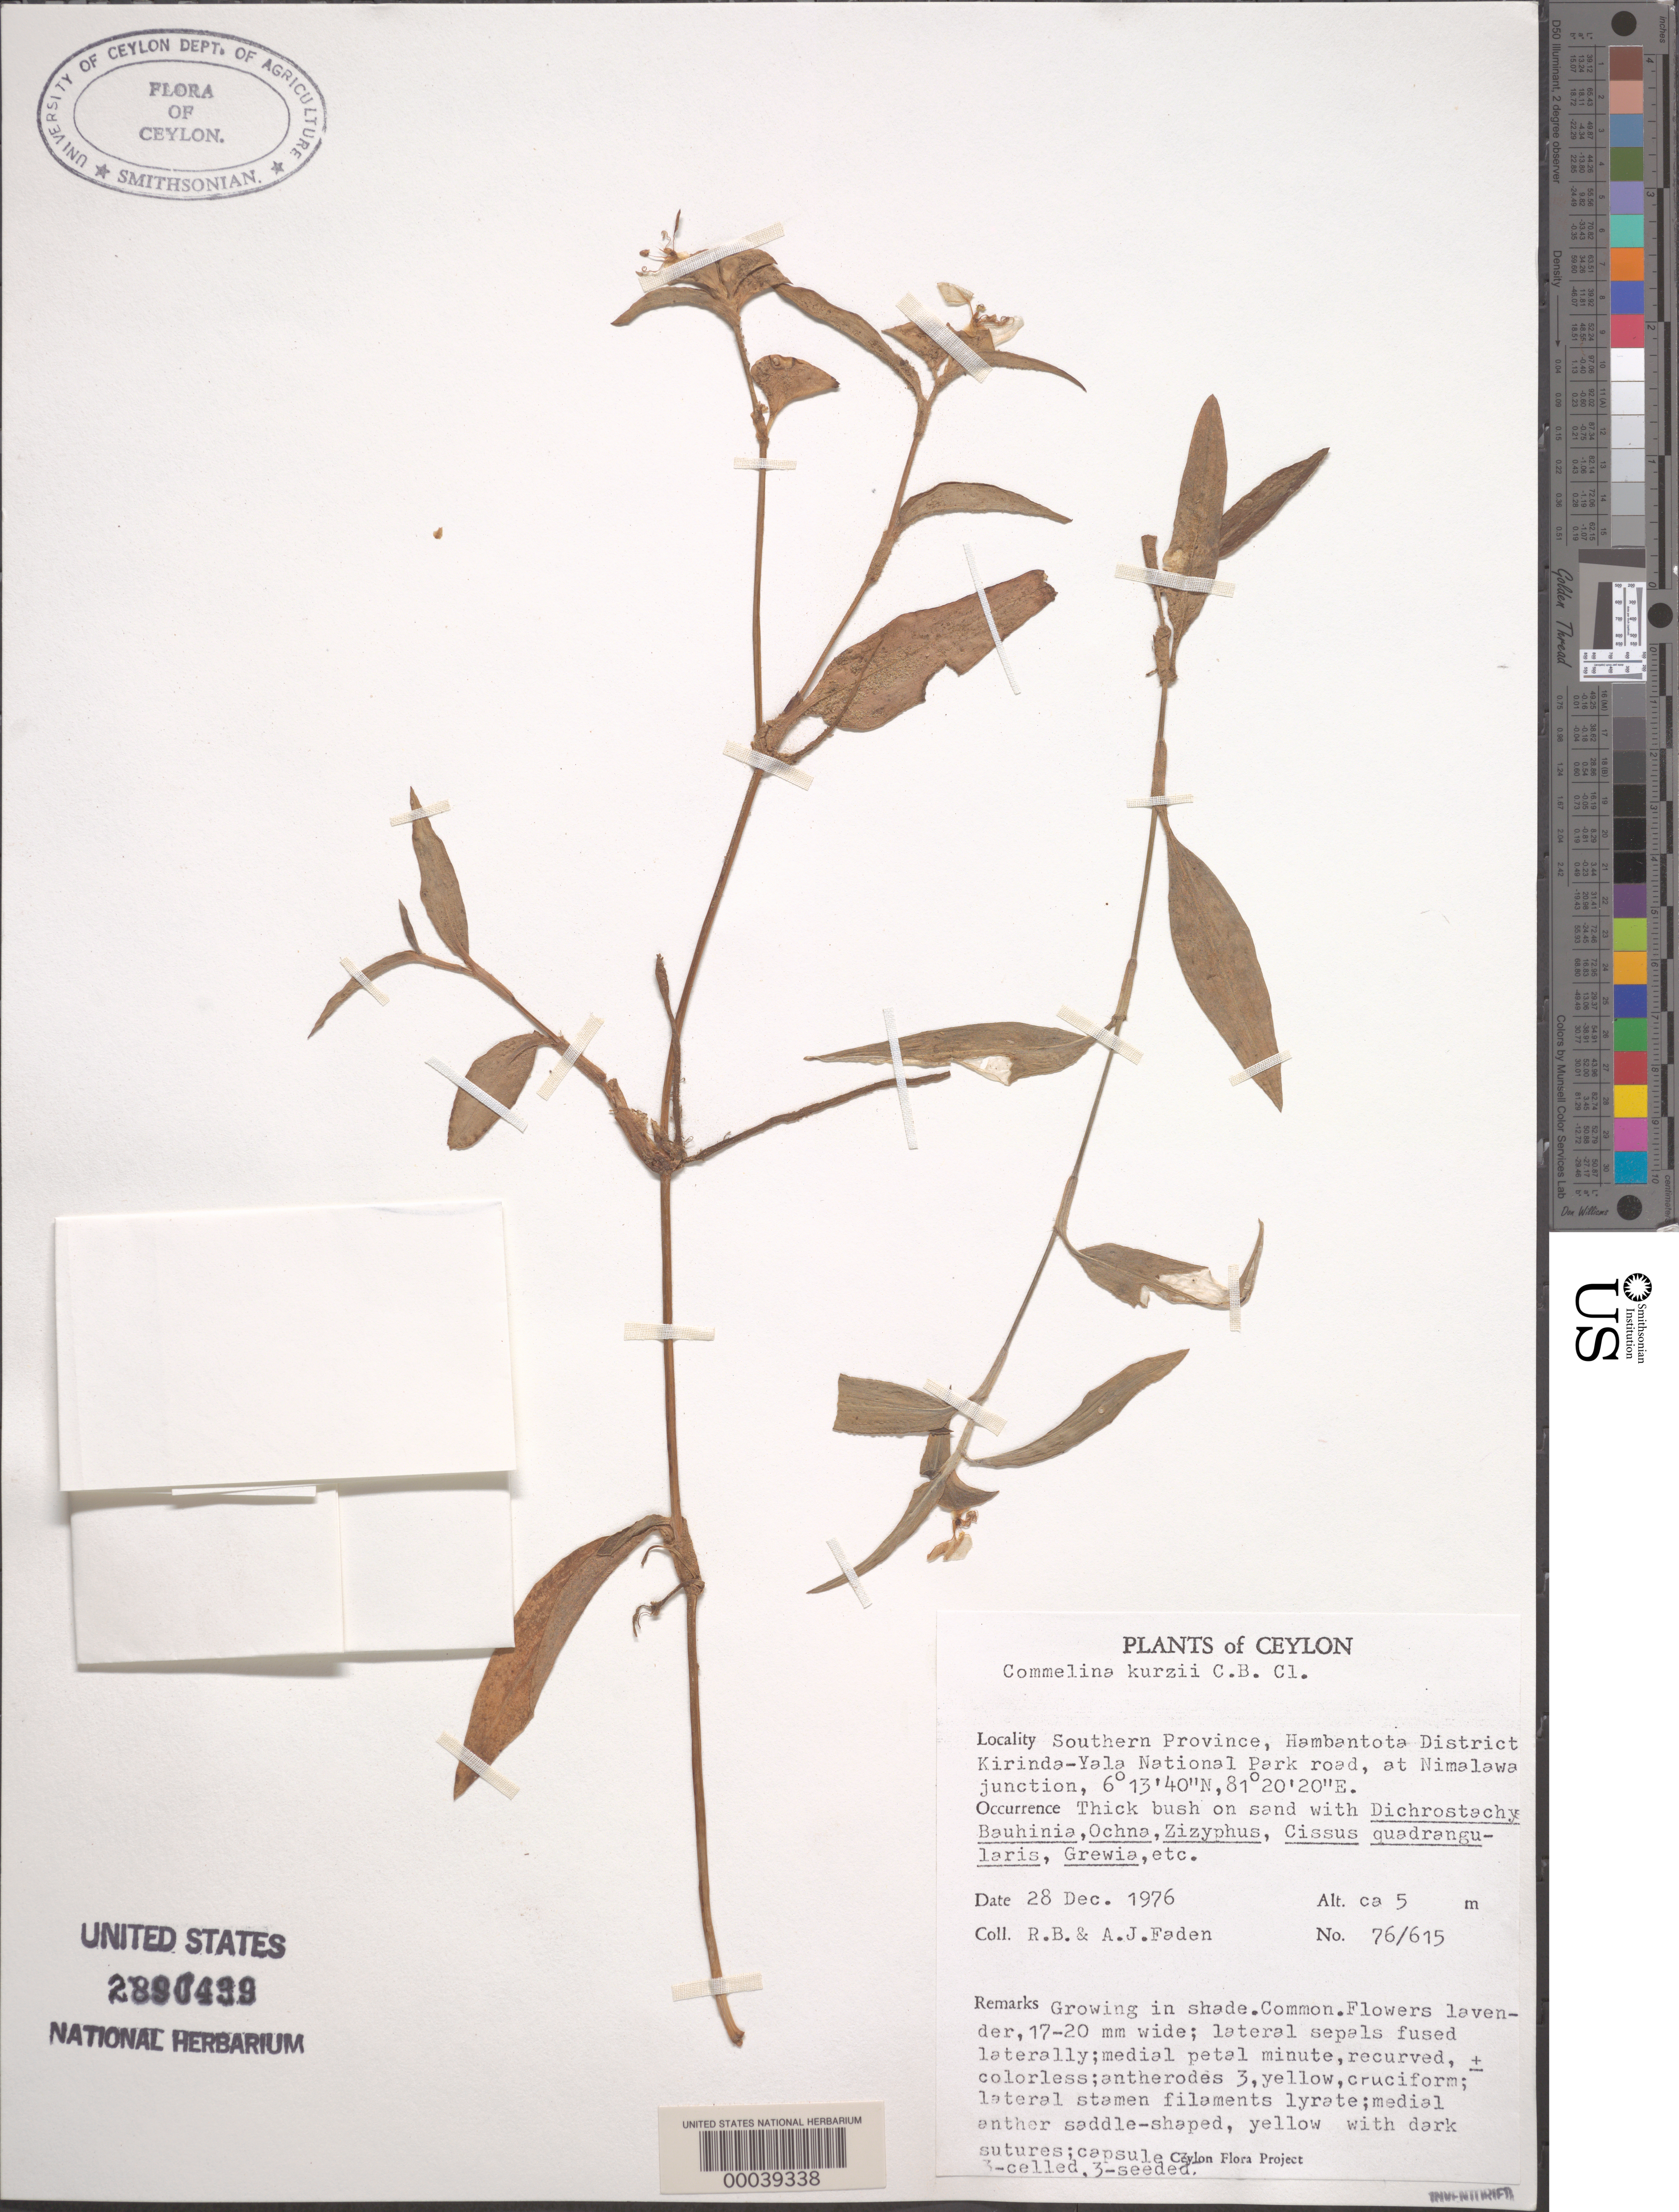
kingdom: Plantae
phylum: Tracheophyta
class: Liliopsida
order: Commelinales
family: Commelinaceae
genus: Commelina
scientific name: Commelina kurzii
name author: C.B. Clarke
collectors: R. B. Faden & A. J. Faden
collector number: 76/615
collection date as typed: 28 Dec 1976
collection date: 1976-12-28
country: Sri Lanka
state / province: Southern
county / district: Hambantota Dist.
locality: Nimalawa junction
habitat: Thick bush on sand, in shaded area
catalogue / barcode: US 2890439